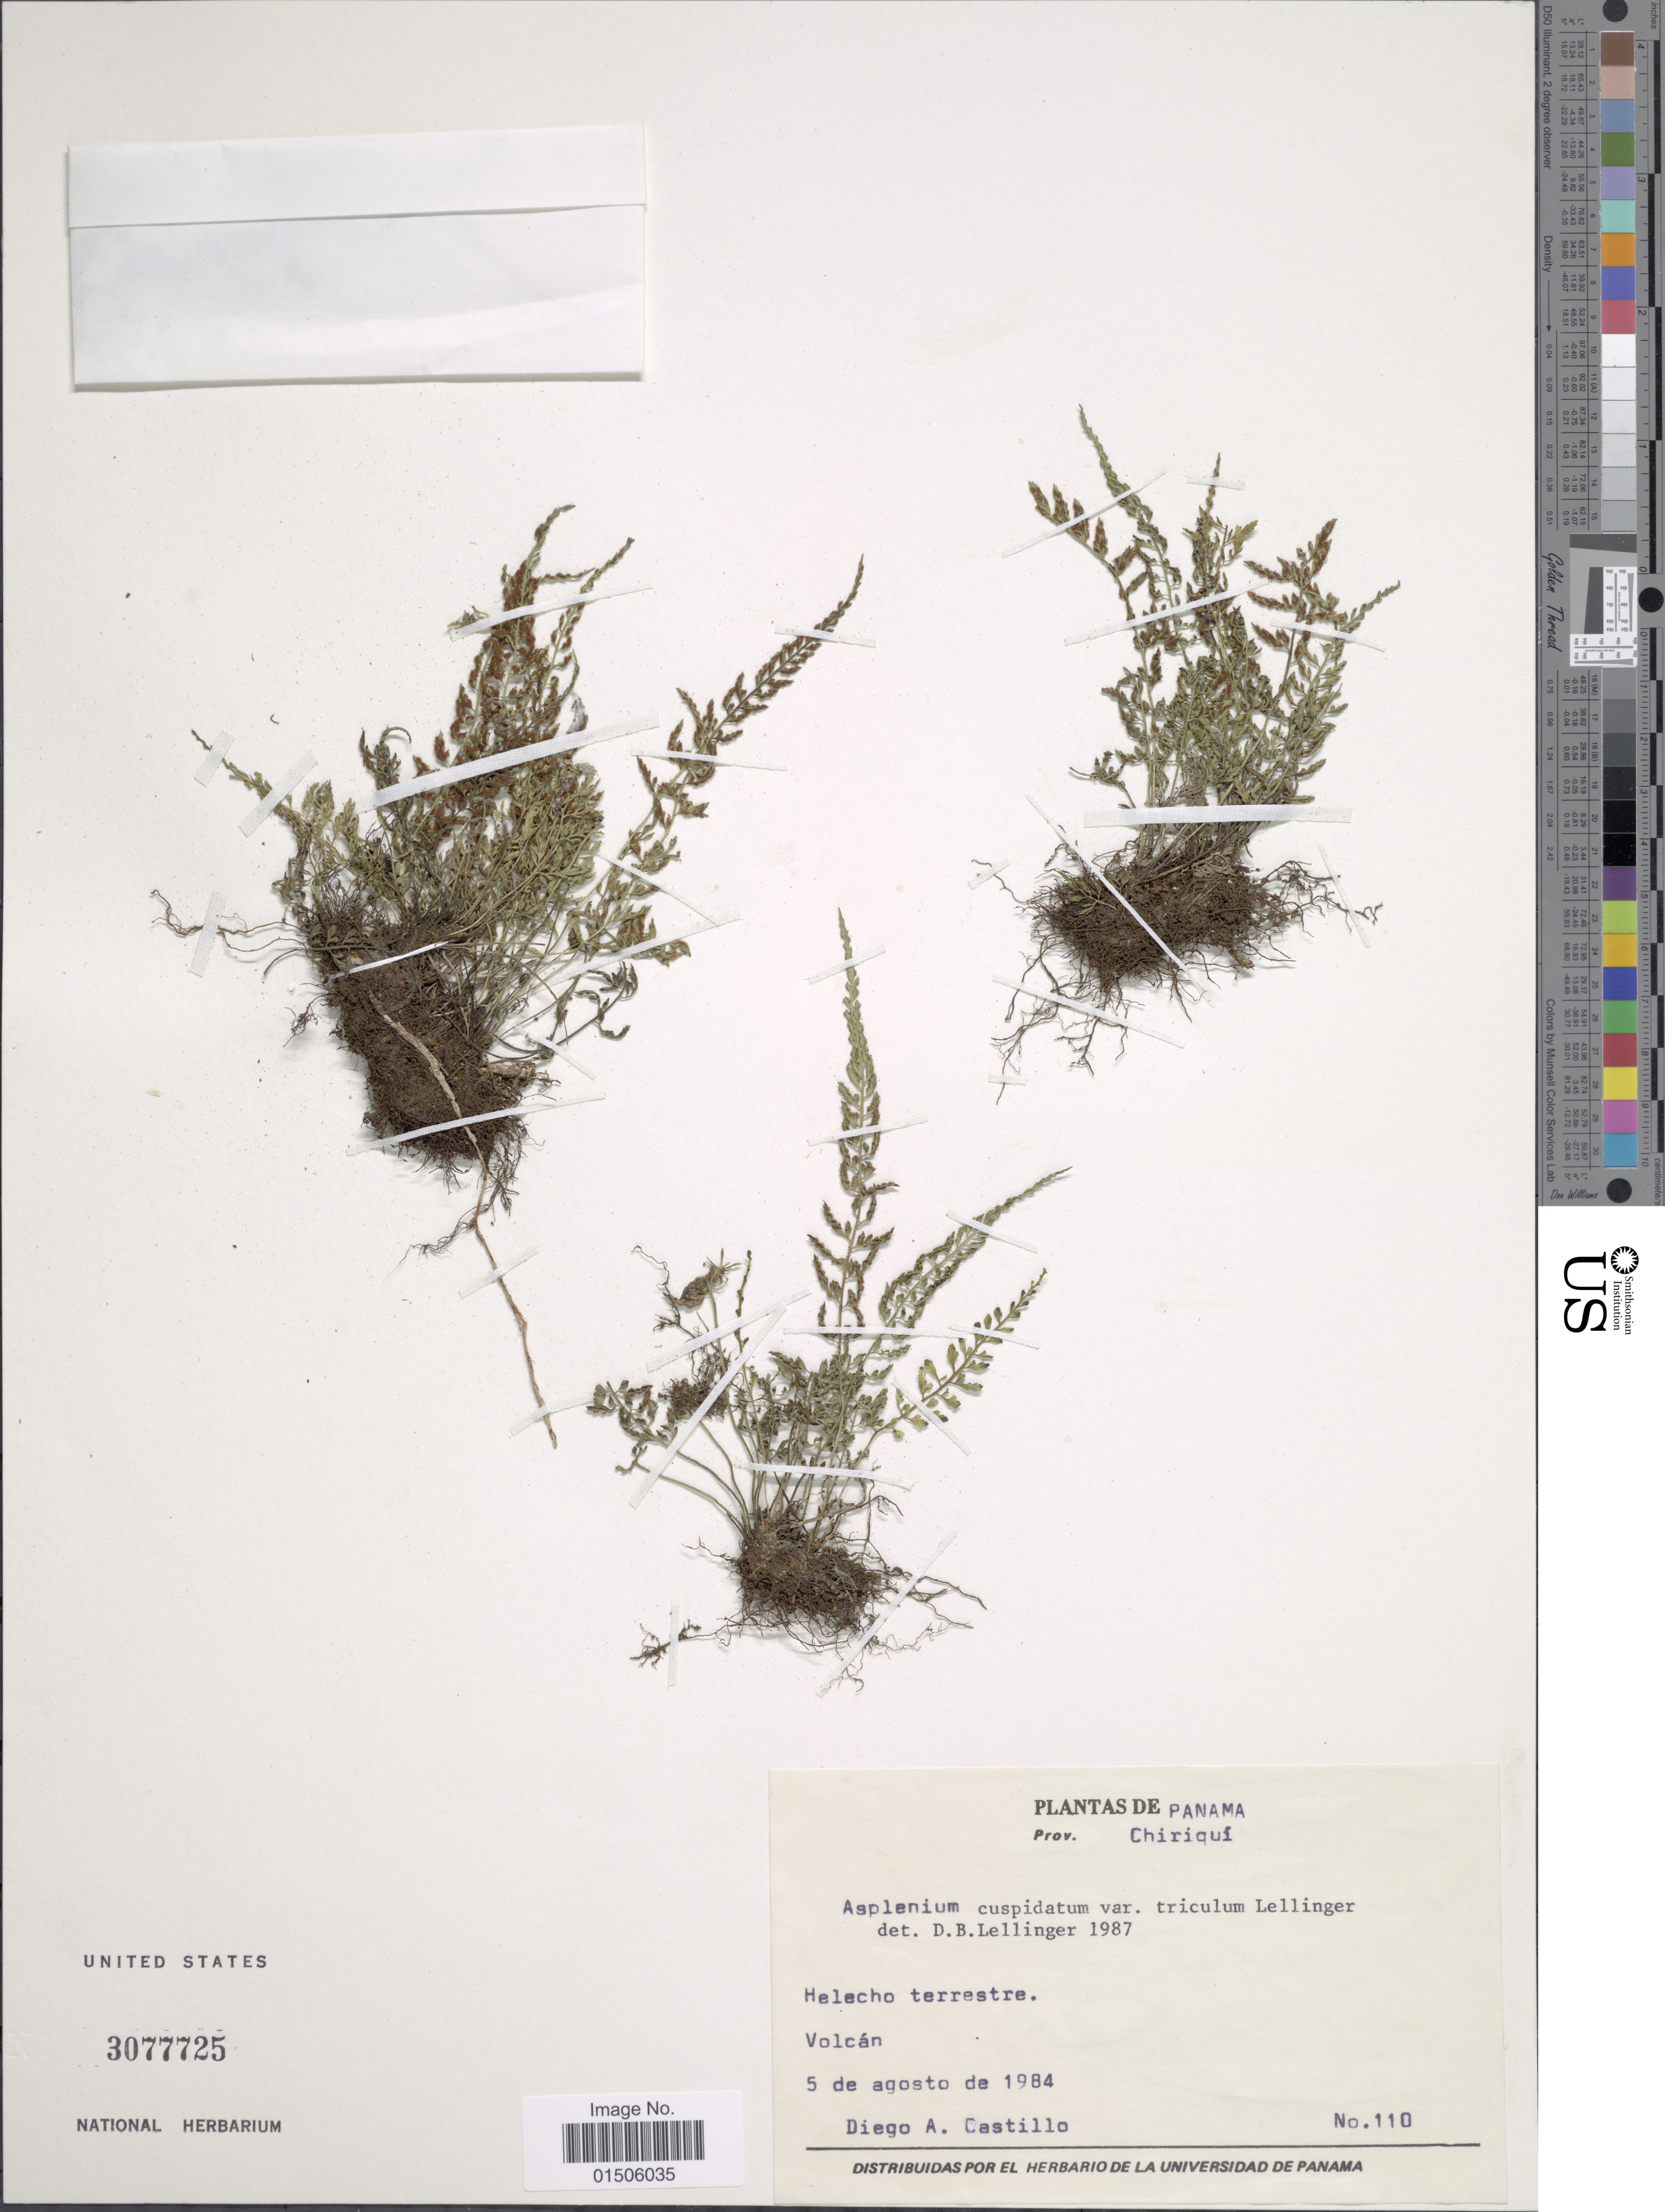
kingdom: Plantae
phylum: Tracheophyta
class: Polypodiopsida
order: Polypodiales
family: Aspleniaceae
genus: Asplenium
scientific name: Asplenium cuspidatum var. triculum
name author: Lellinger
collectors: D. Castillo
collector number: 110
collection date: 1984-08-05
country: Panama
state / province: Chiriqui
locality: Helecho terrestre, Volcan. Prov. Chiriqui.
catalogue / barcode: US 3077725